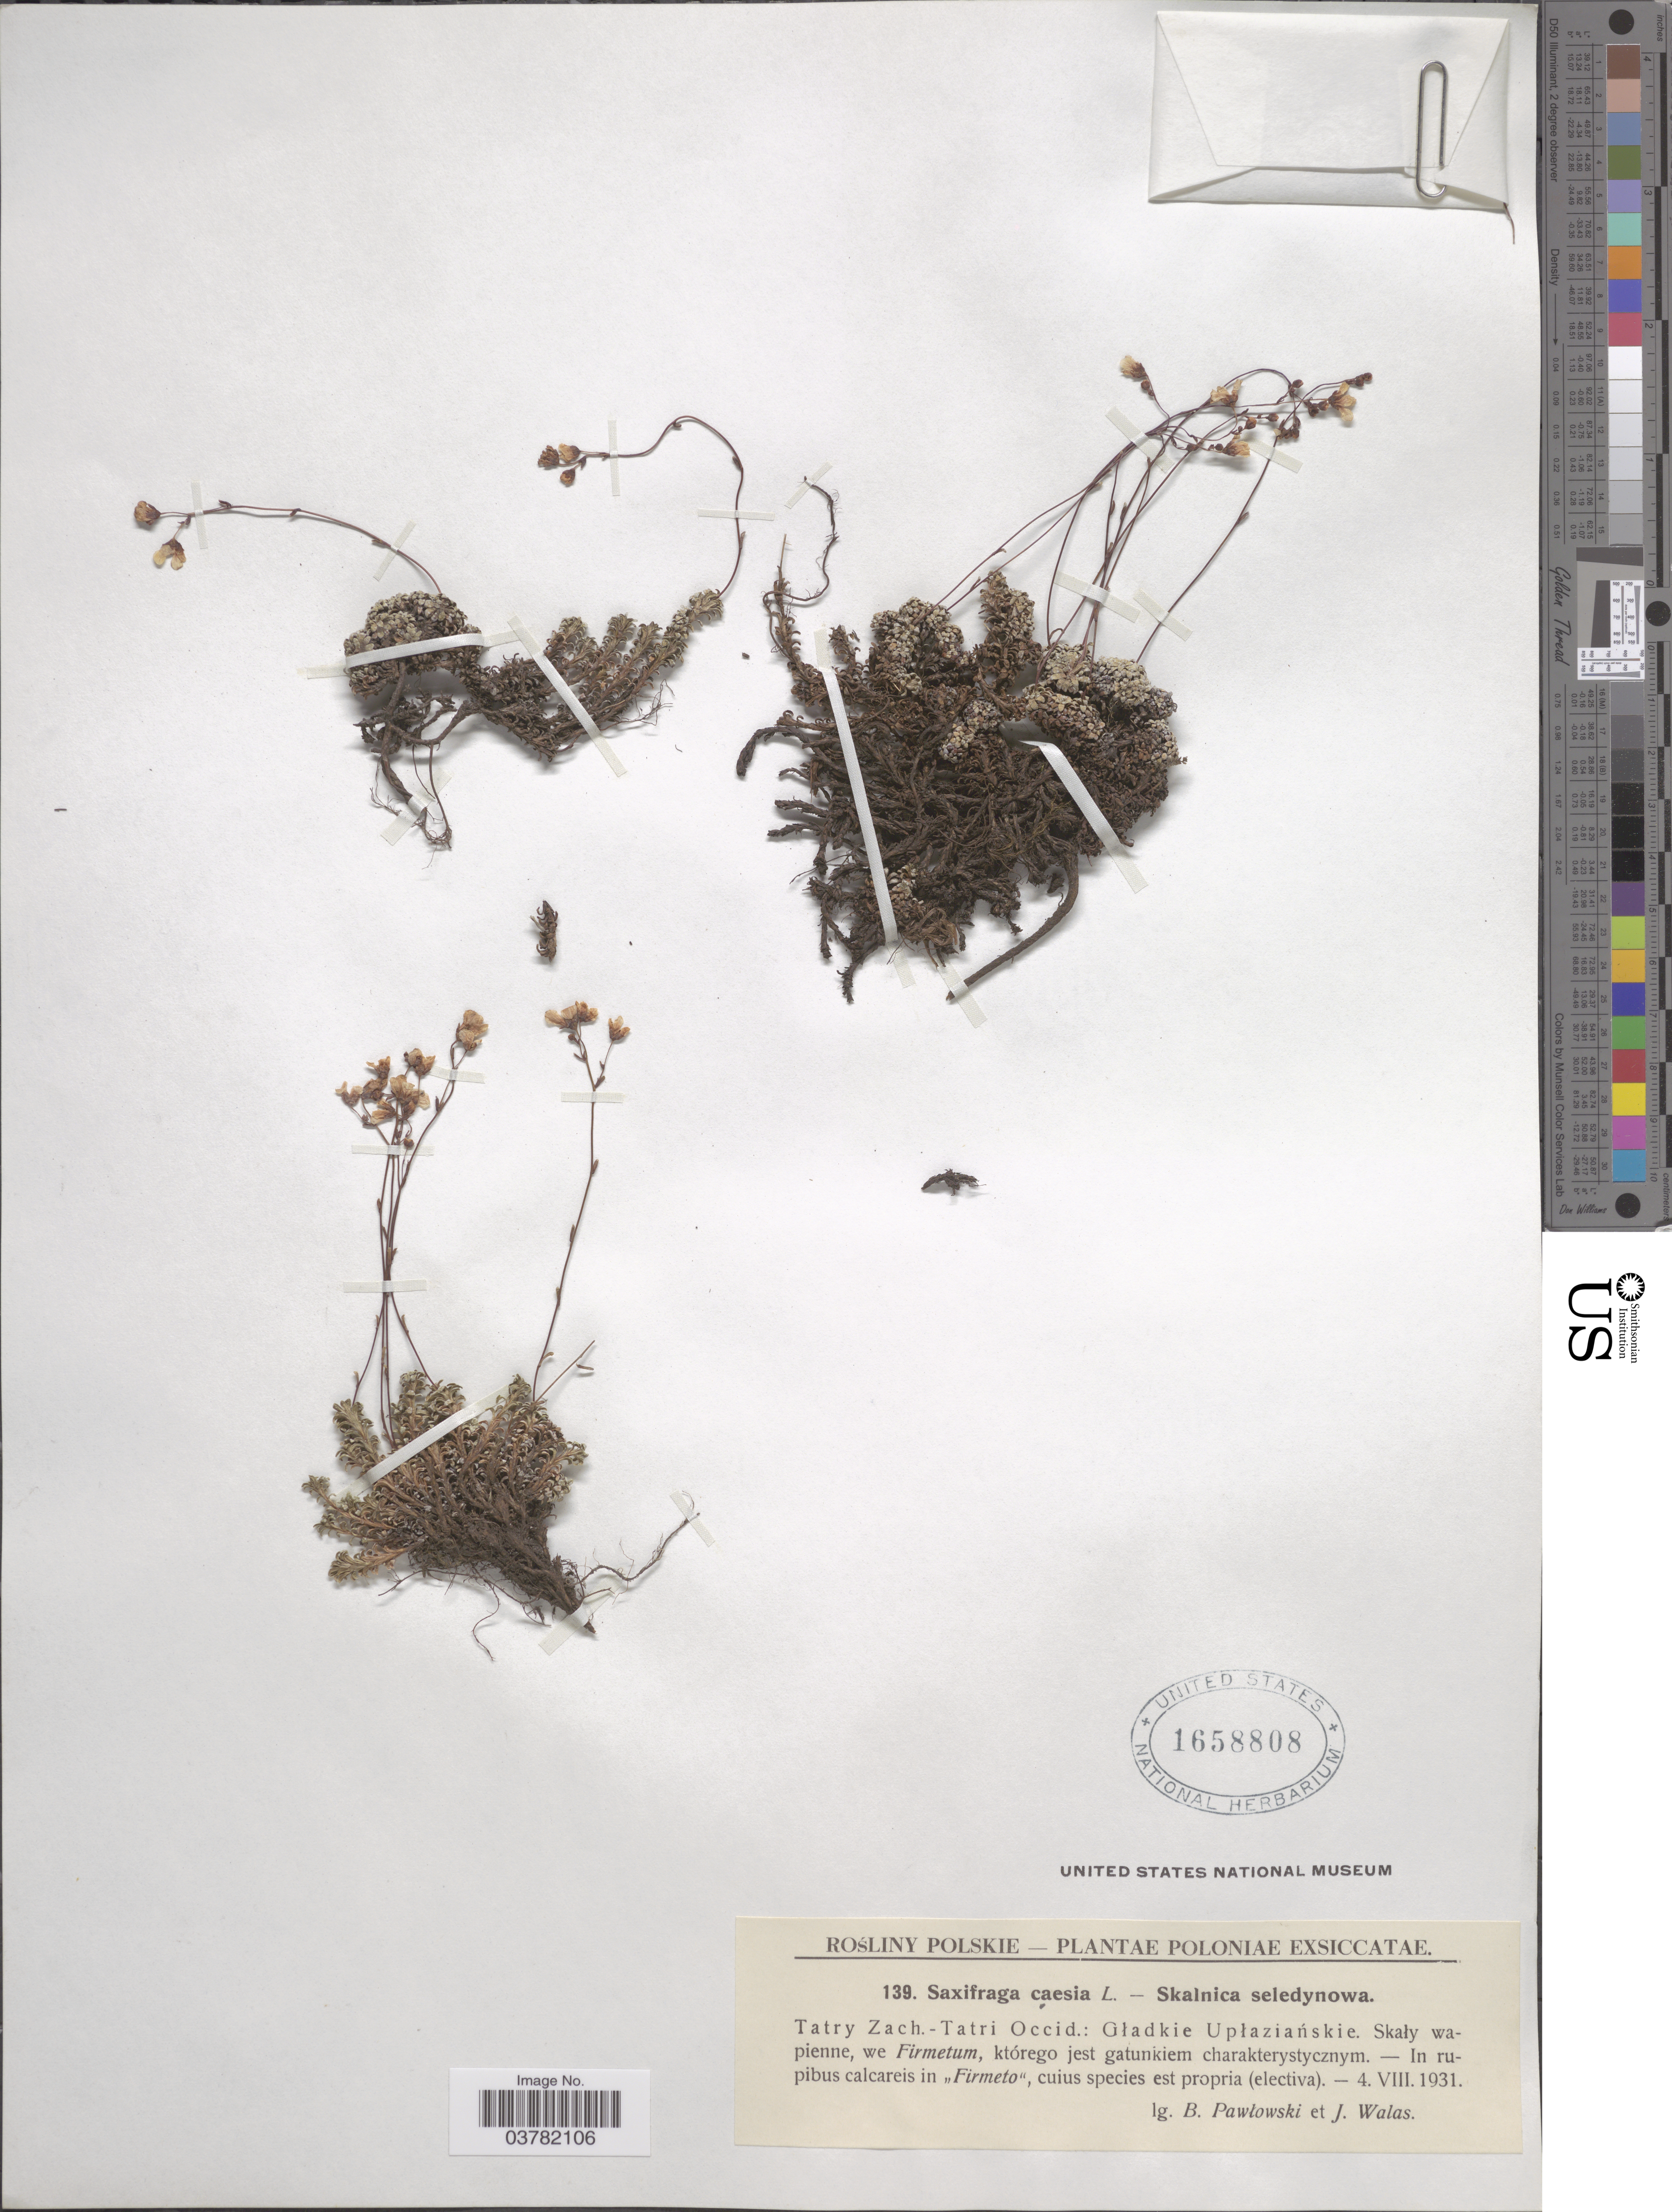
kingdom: Plantae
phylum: Tracheophyta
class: Magnoliopsida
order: Saxifragales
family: Saxifragaceae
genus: Saxifraga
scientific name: Saxifraga caesia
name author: L.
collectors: B. Pawlowski & J. Walas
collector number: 139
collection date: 1931-08-04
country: Poland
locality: Poloniae. In rupibus calcareis in "Firmeto", cuius species est propria (Electiva).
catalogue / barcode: US 1658808